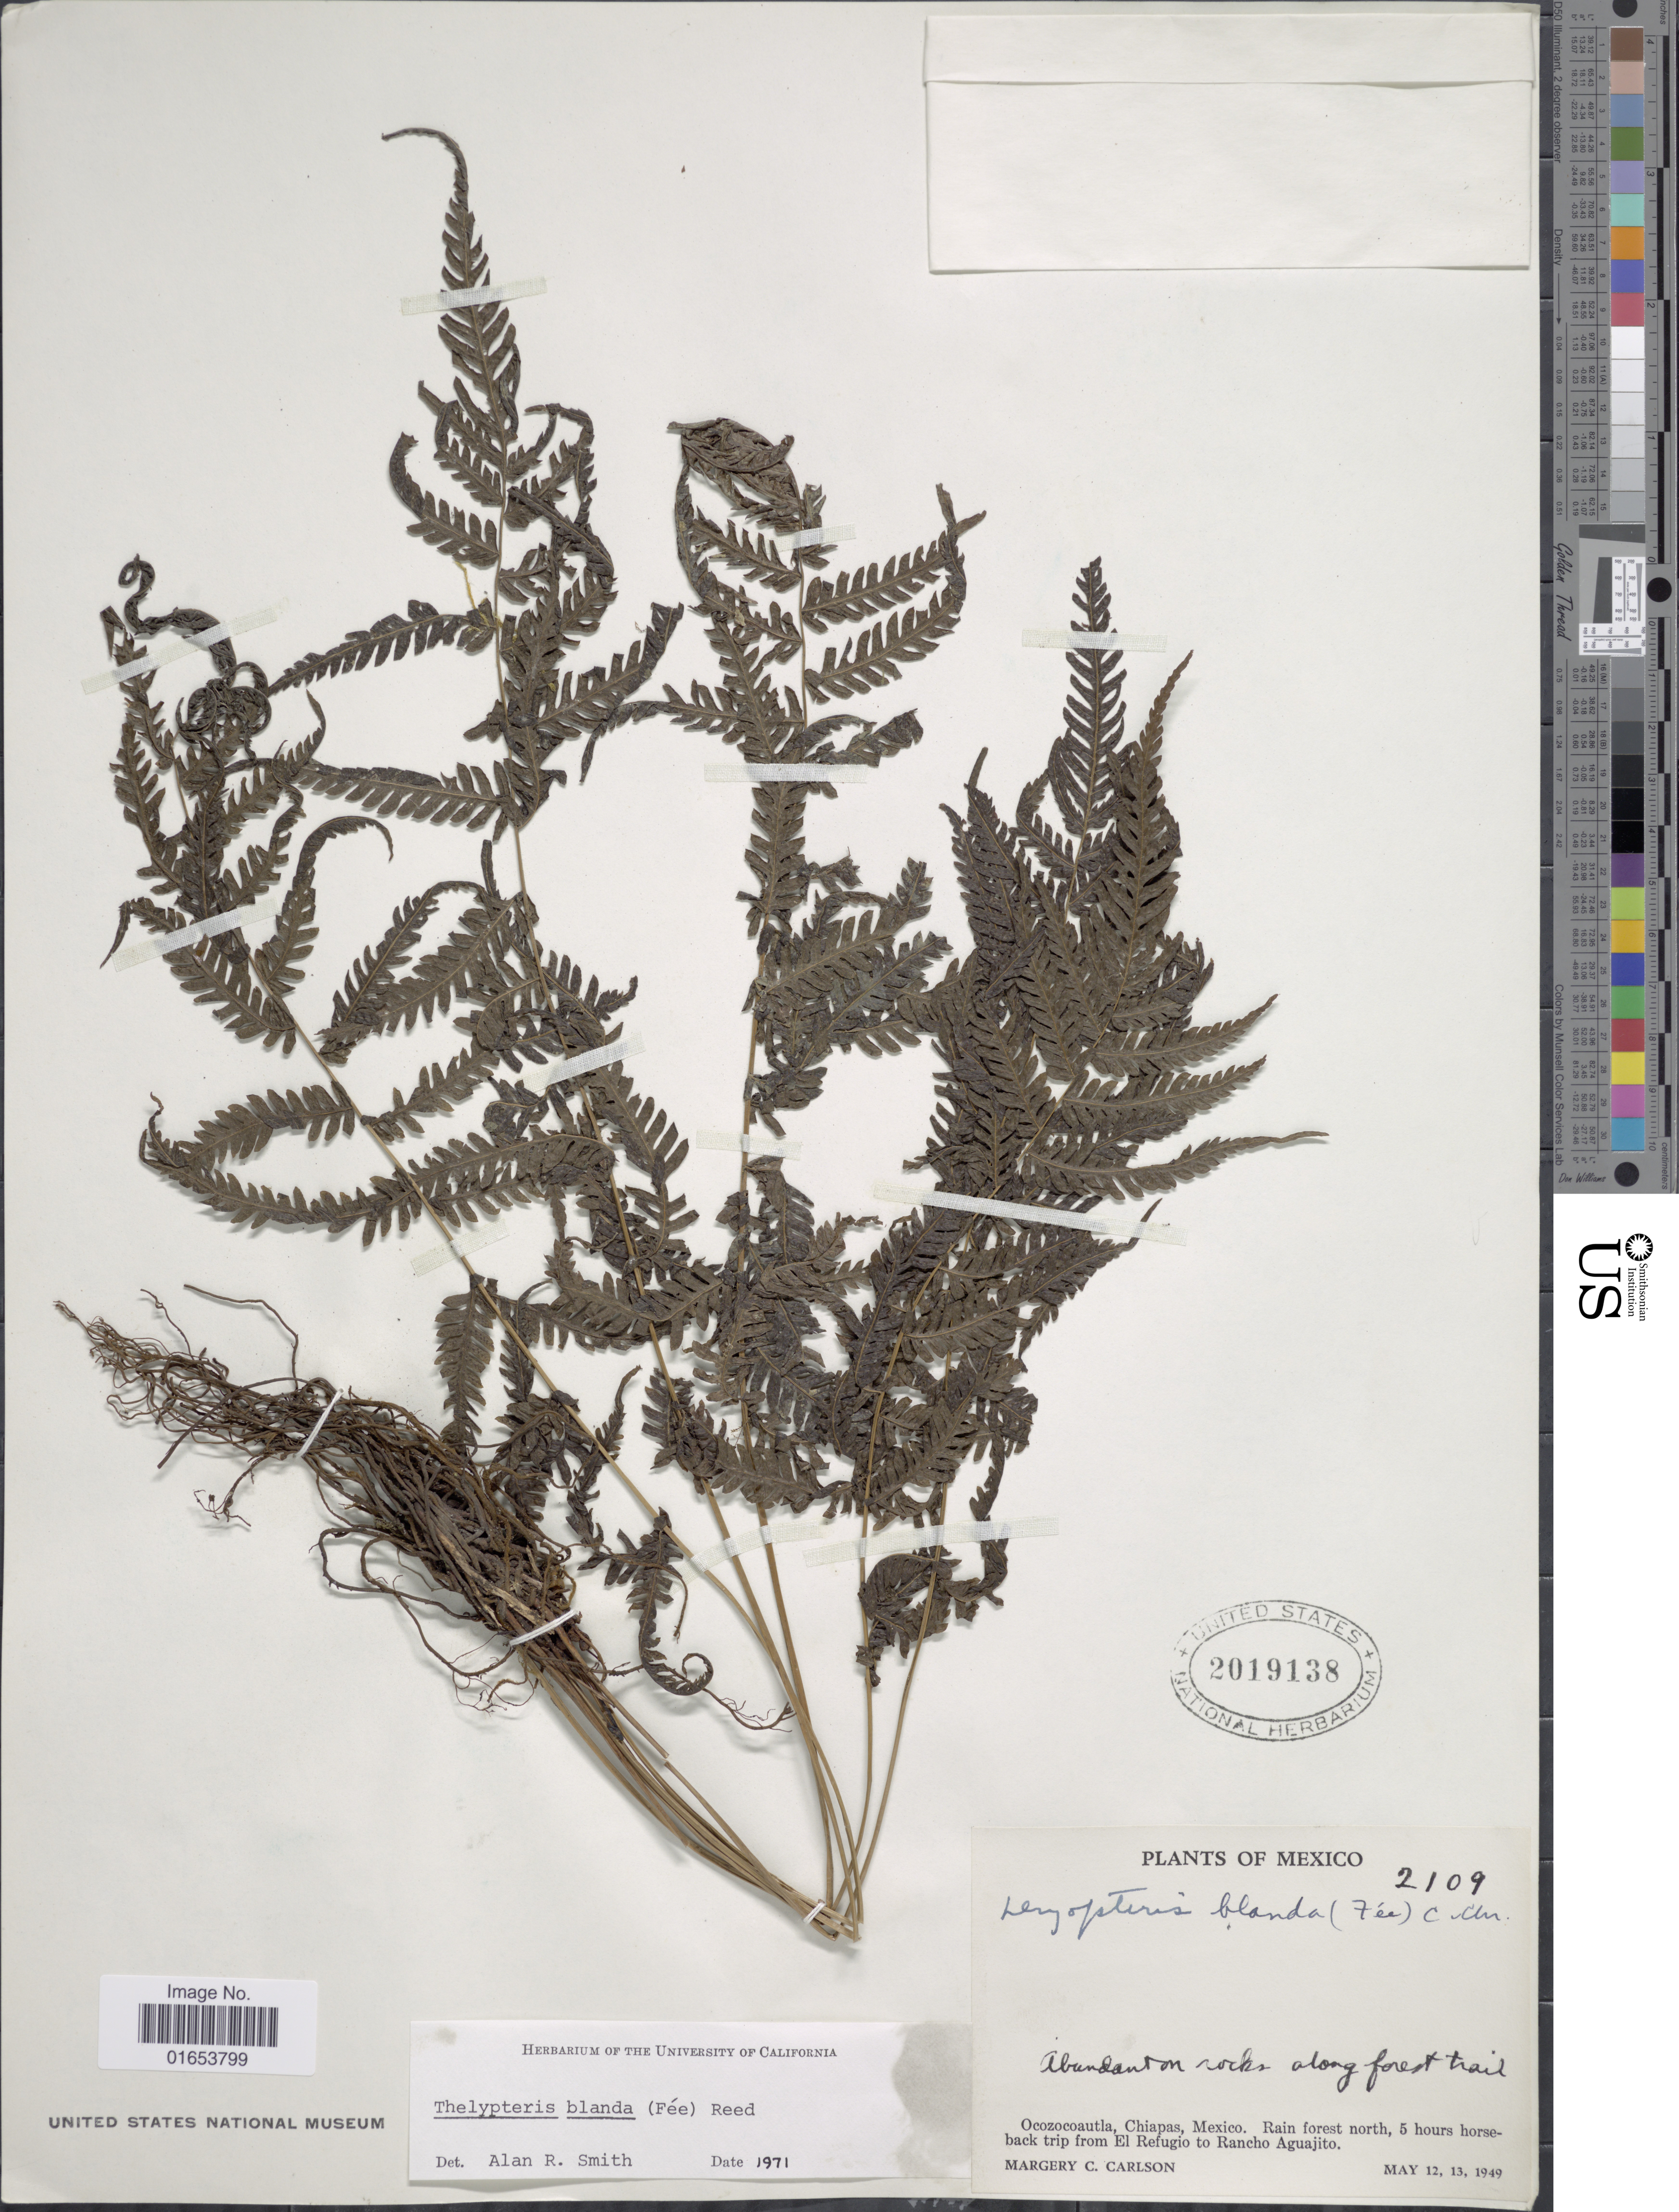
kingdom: Plantae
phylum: Tracheophyta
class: Polypodiopsida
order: Polypodiales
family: Thelypteridaceae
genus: Goniopteris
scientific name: Goniopteris blanda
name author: (Fée) Salino & T.E. Almeida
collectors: M. C. Carlson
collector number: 2109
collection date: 1949-05-12/1949-05-13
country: Mexico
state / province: Chiapas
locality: Ocozocautla, Chiapas, Mexico, Rain forest north, 5 hours horse-back trip from El Refugio to Rancho Aguajito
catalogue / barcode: US 2019138